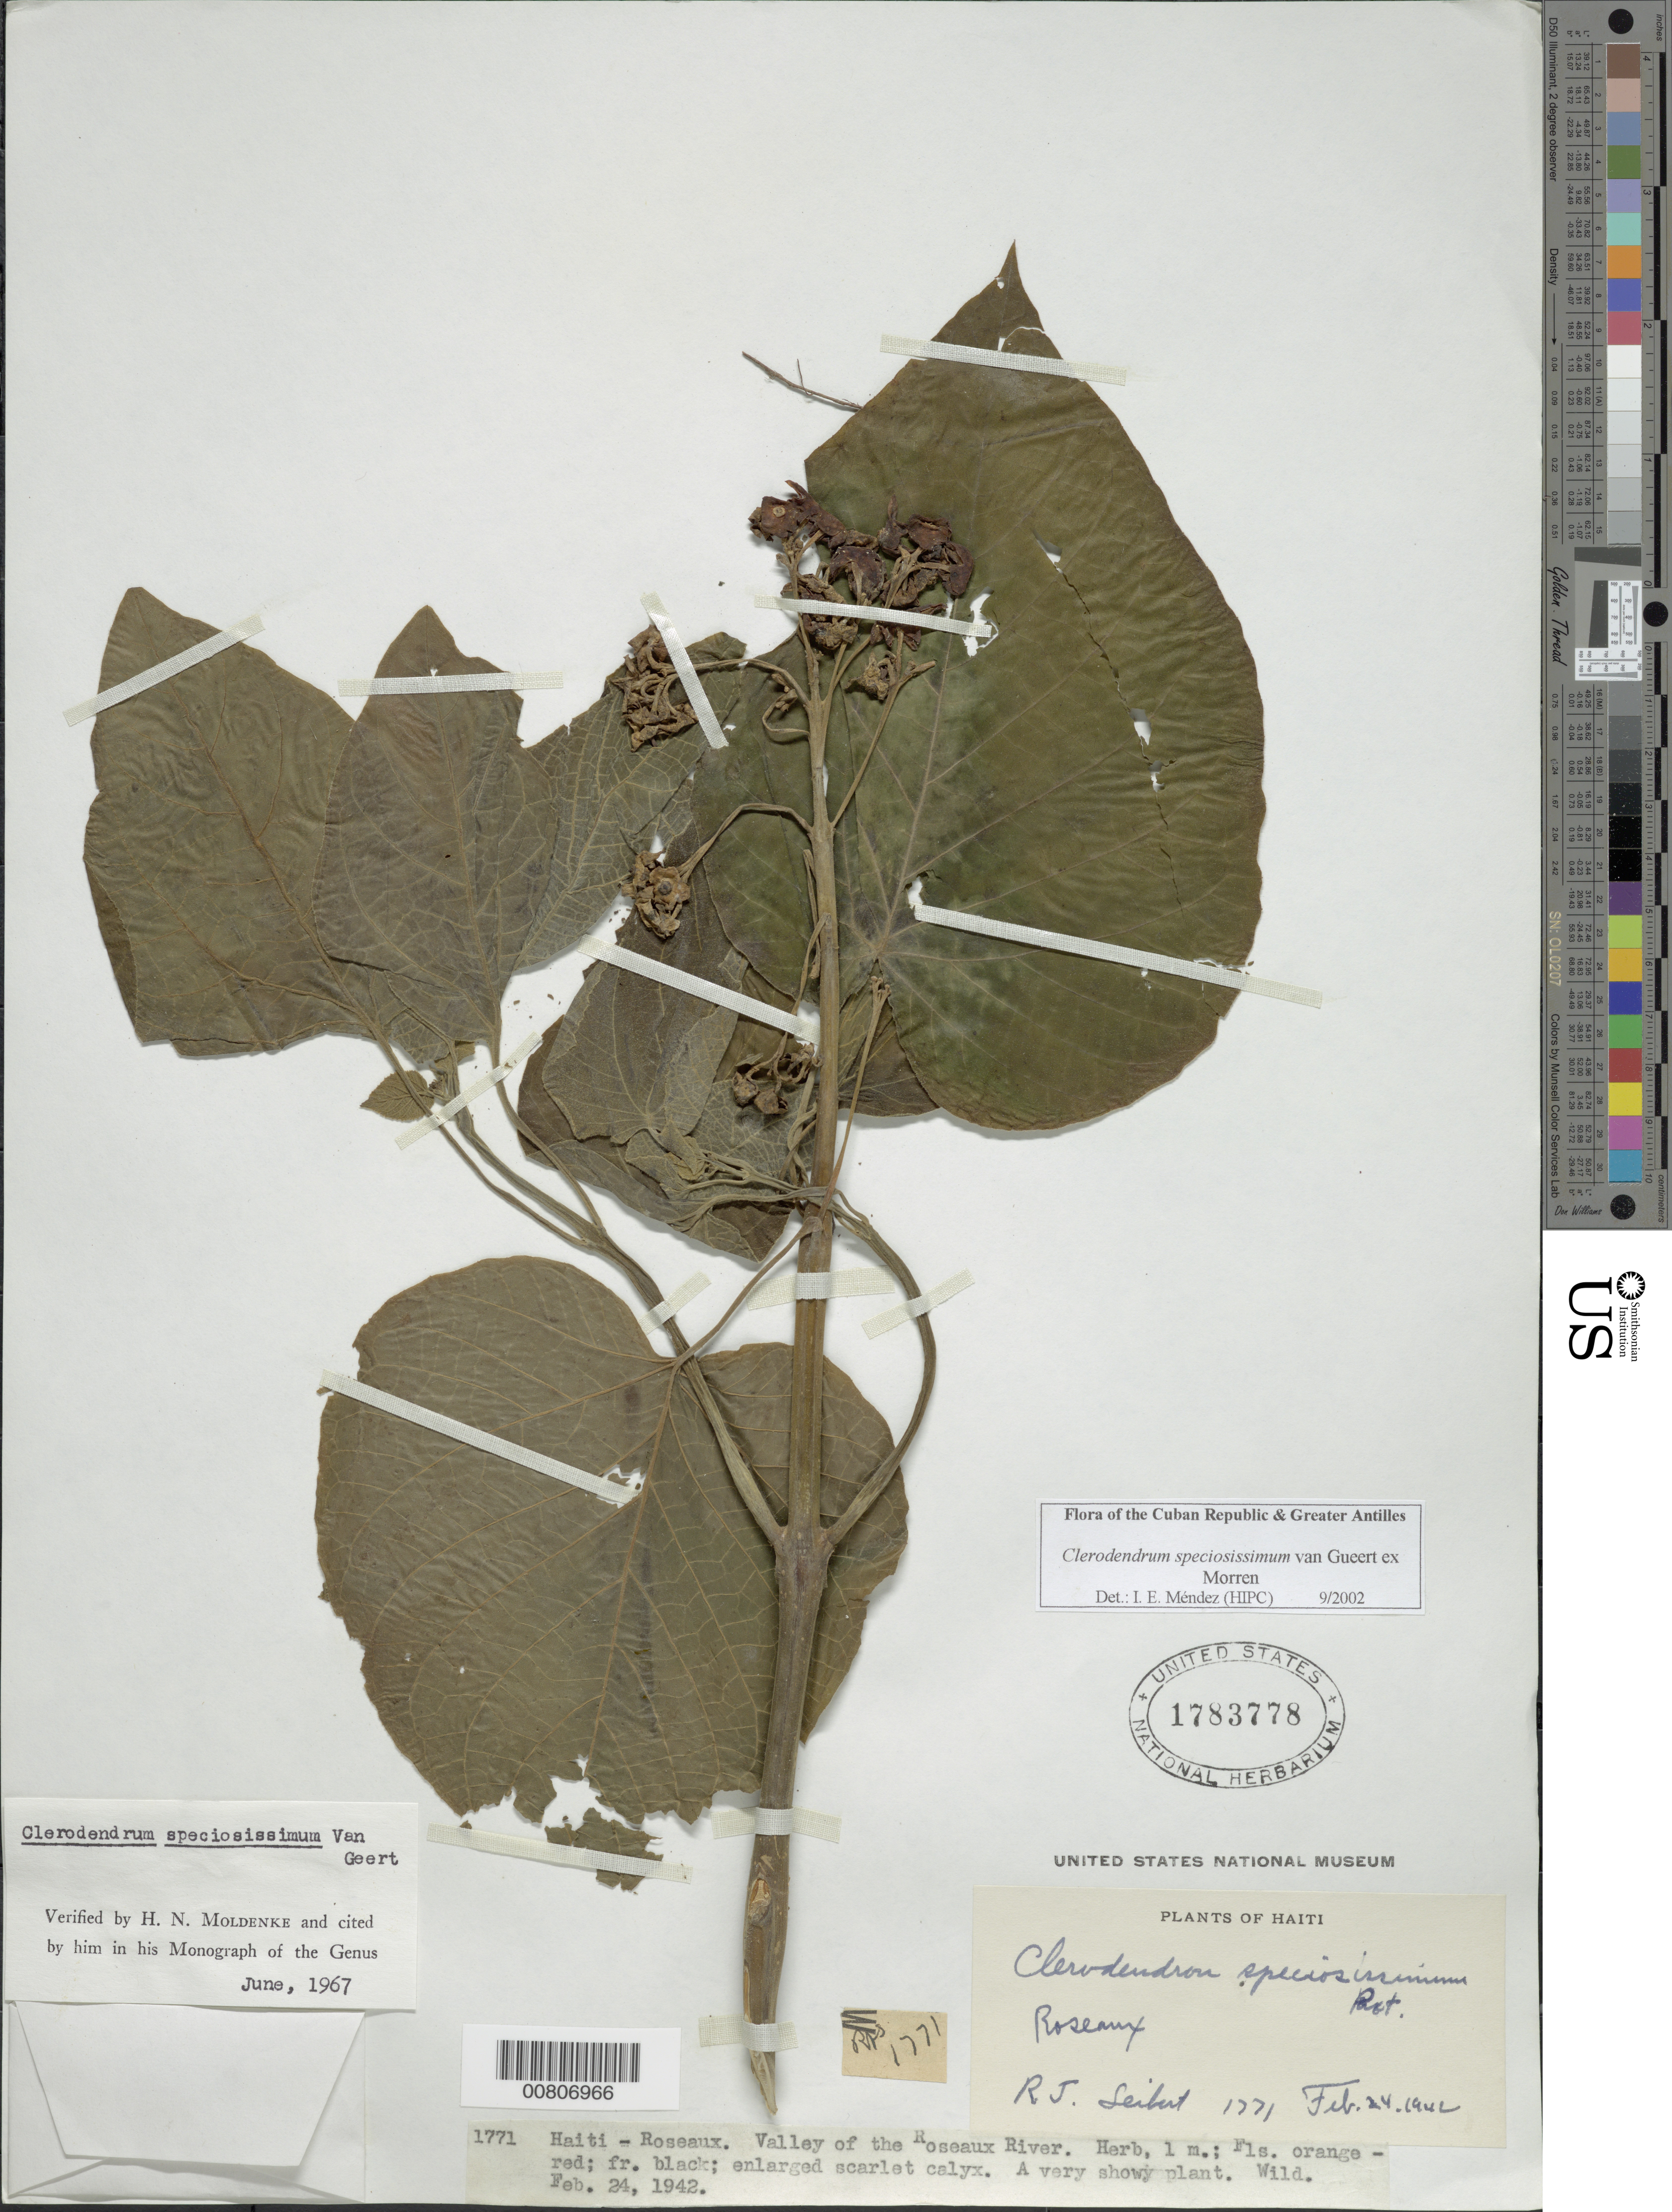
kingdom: Plantae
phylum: Tracheophyta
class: Magnoliopsida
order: Lamiales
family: Lamiaceae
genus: Clerodendrum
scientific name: Clerodendrum speciosissimum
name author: Drapiez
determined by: Méndez, Isidro E., (HIPC)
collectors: R. J. Seibert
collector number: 1771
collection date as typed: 24 Feb 1942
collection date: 1942-02-24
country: Haiti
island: Hispaniola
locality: Roseaux, valley of Roseaux R.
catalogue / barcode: US 1783778